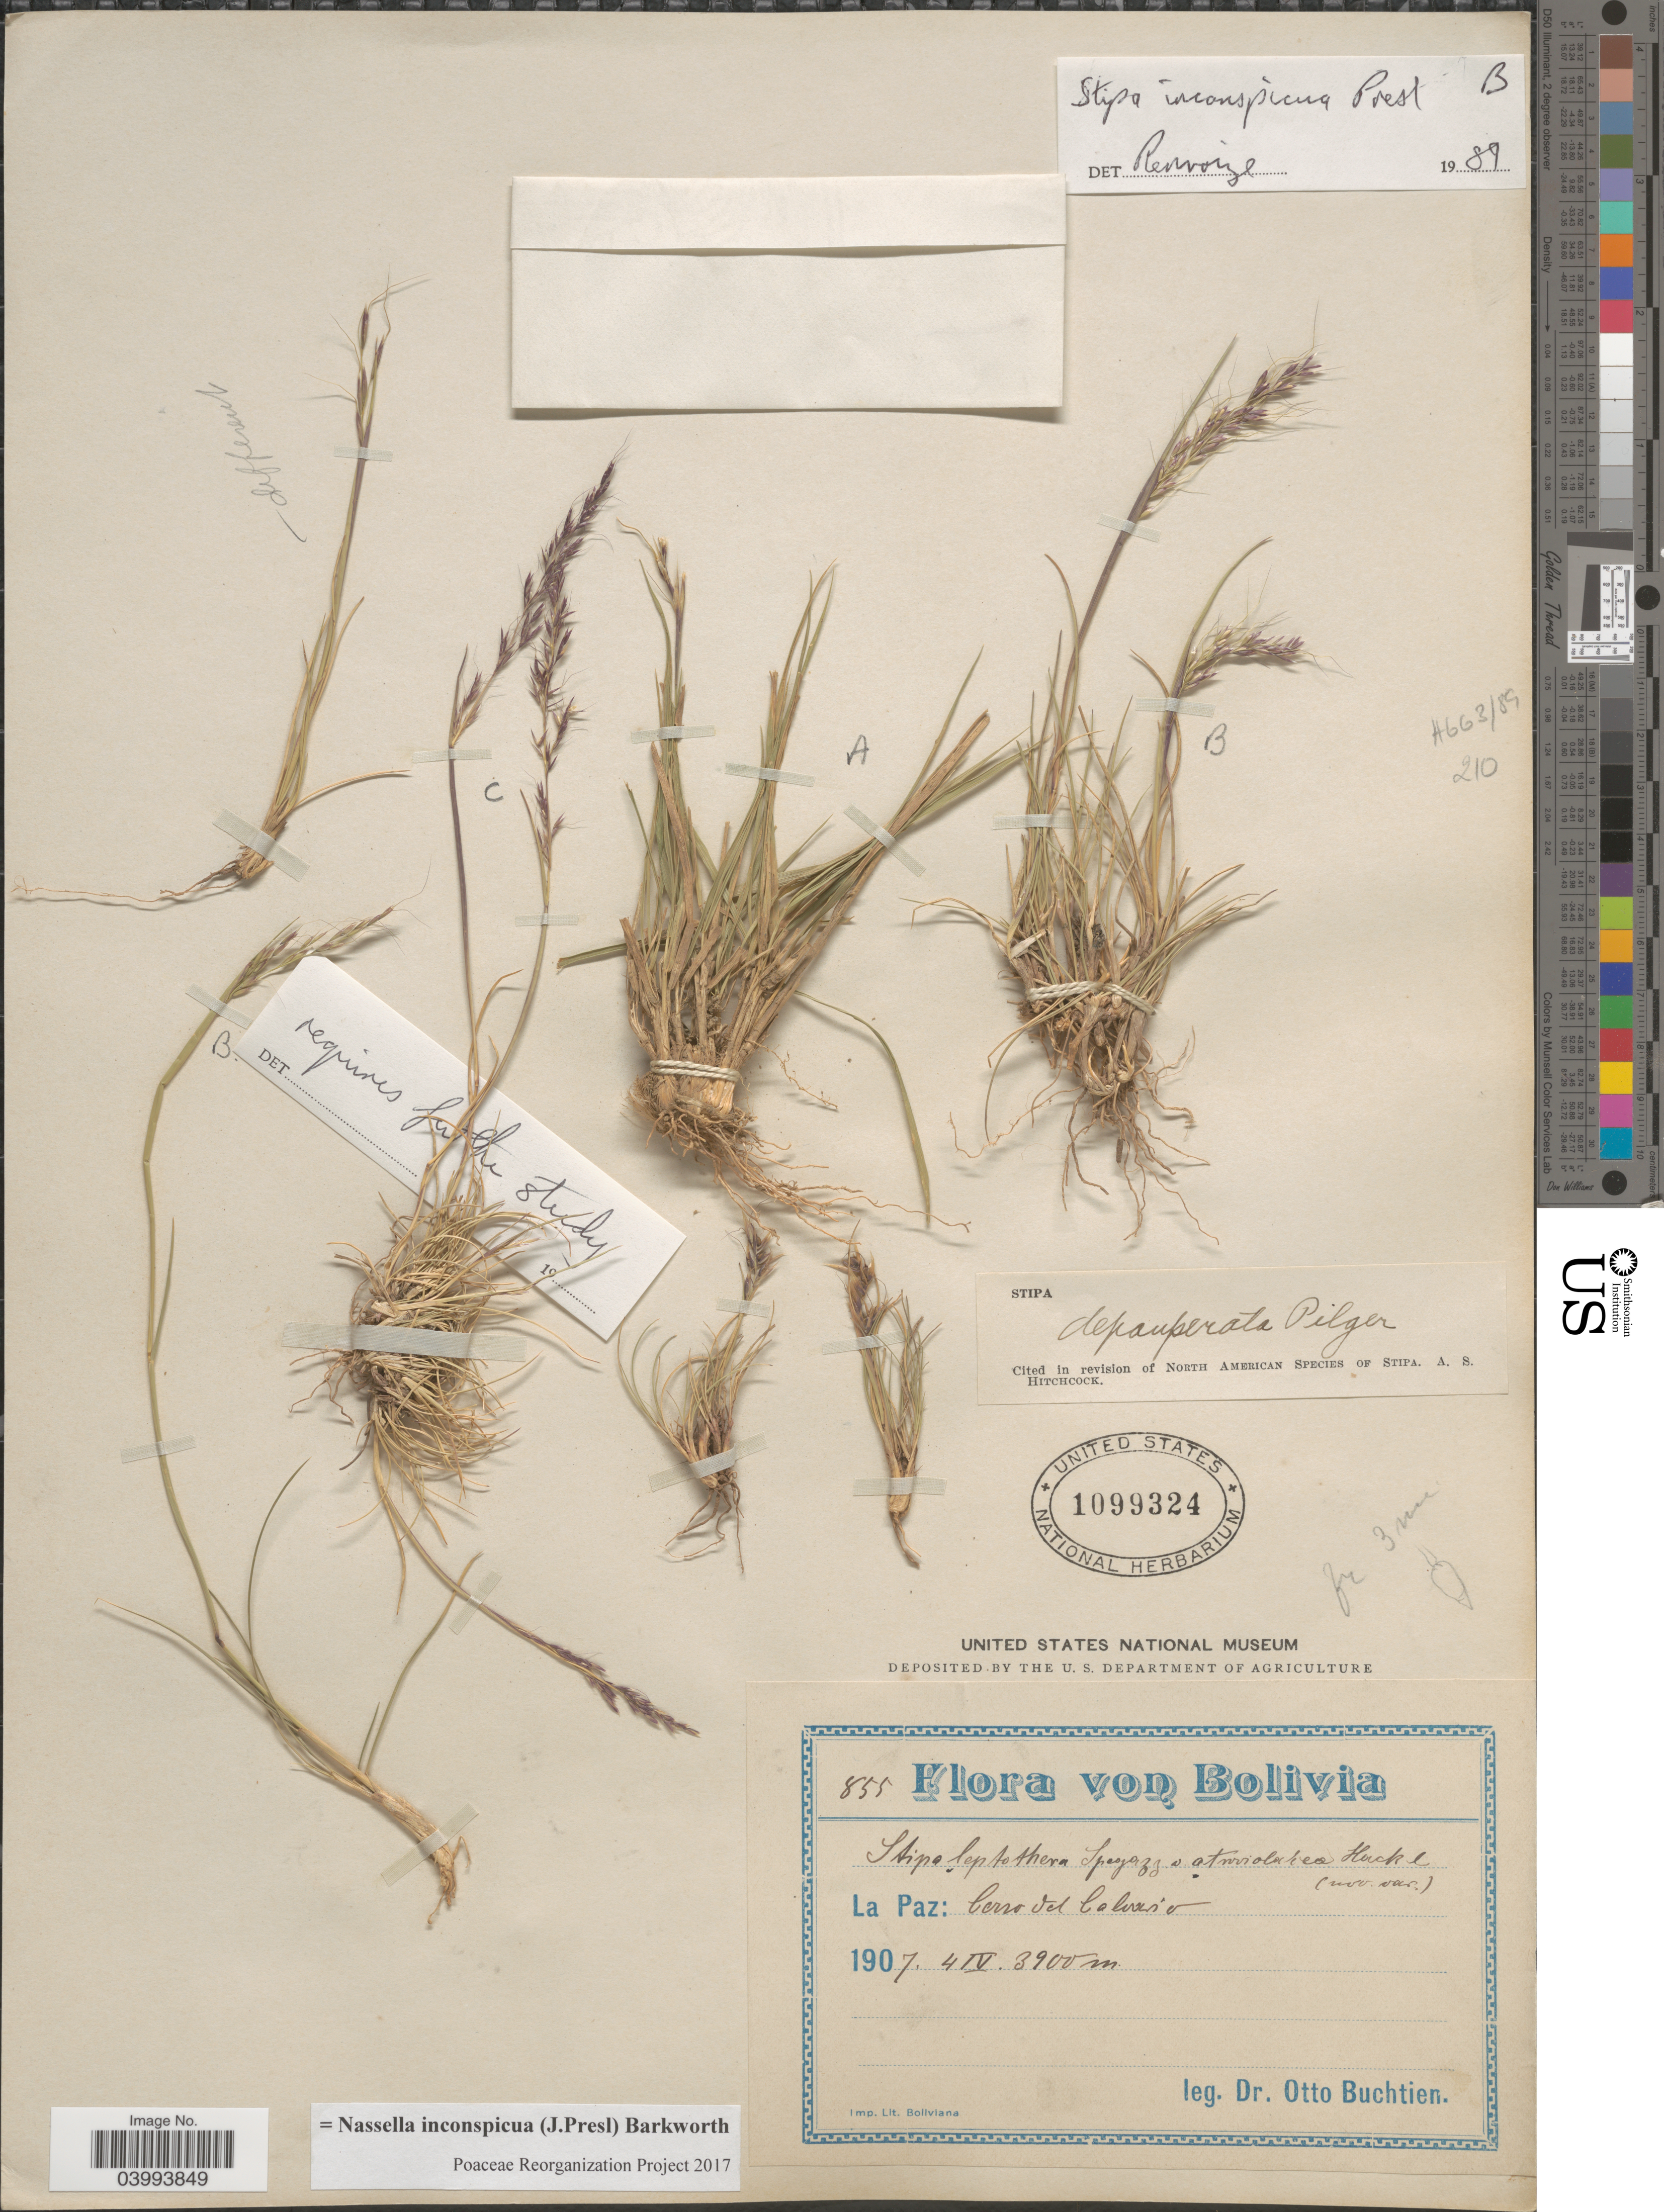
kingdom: Plantae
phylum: Tracheophyta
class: Liliopsida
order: Poales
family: Poaceae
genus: Nassella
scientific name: Nassella inconspicua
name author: (J. Presl) Barkworth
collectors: O. Buchtien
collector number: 85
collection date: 1907-04-04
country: Bolivia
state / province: La Paz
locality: Cerro del Calvario.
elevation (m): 3900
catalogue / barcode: US 1099324